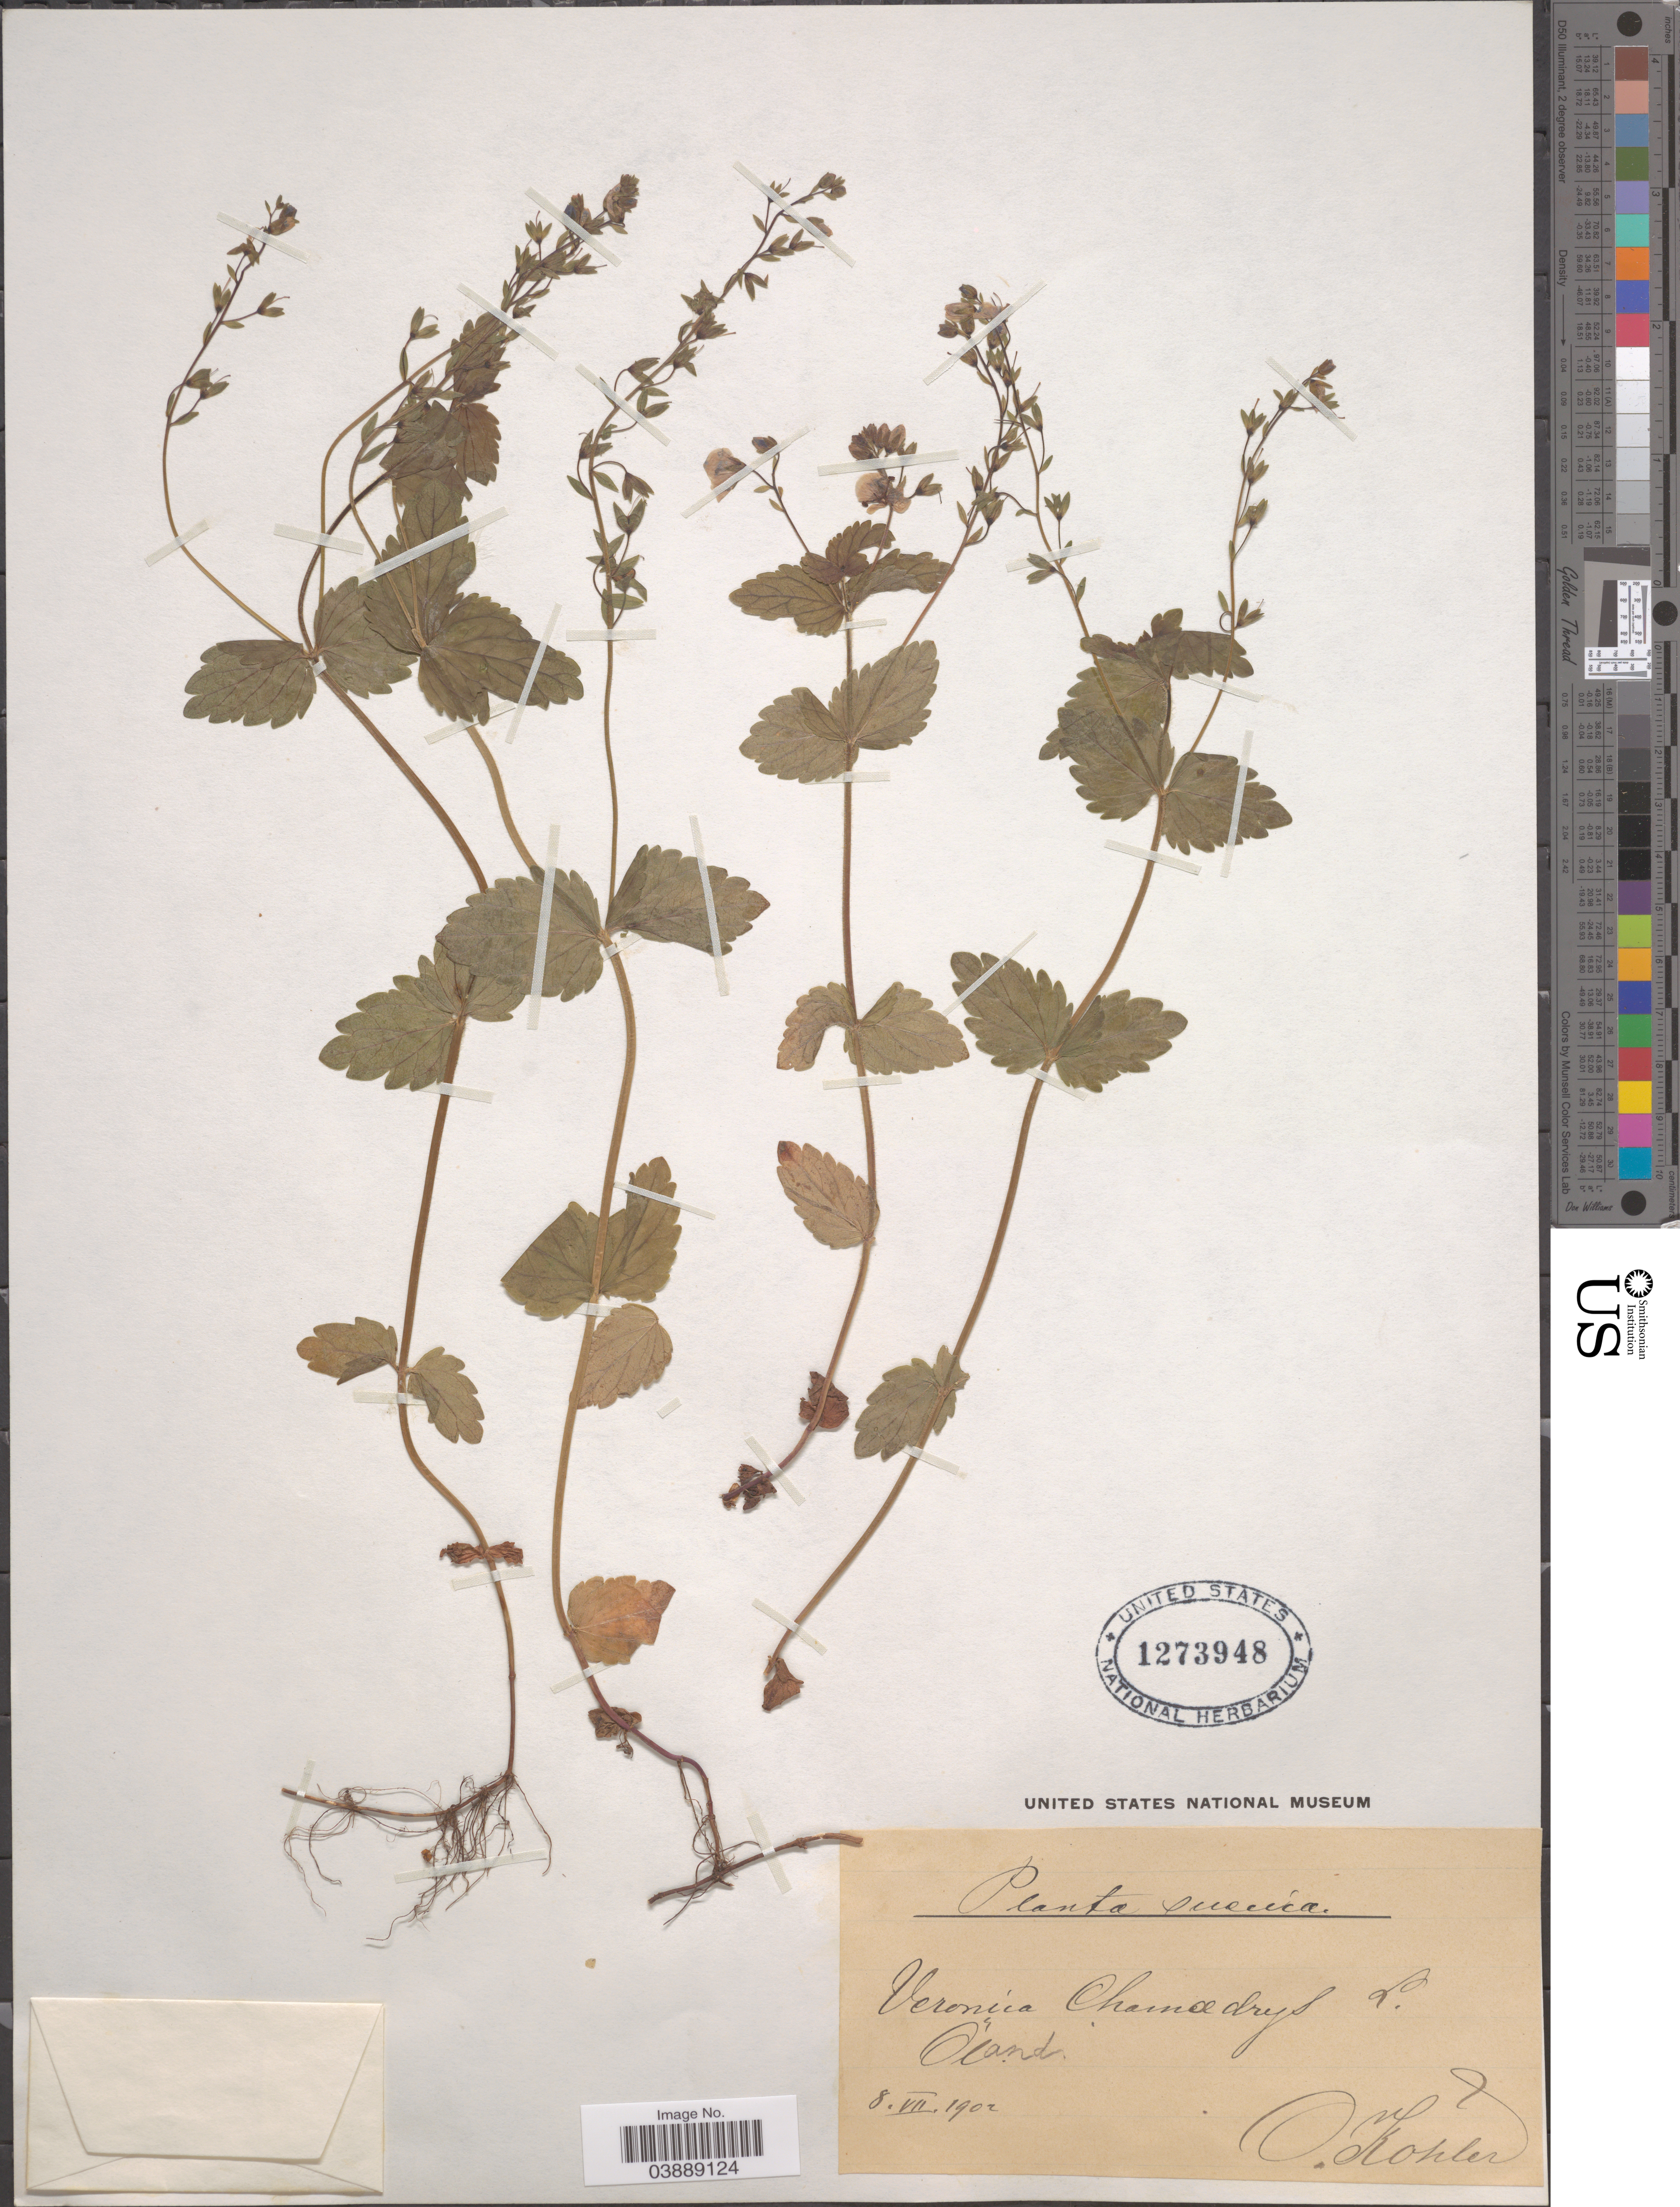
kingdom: Plantae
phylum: Tracheophyta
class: Magnoliopsida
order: Lamiales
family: Plantaginaceae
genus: Veronica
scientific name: Veronica chamaedrys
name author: L.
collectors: O. Köhler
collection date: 1902-07-08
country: Sweden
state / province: Kalmar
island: Oland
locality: Oland.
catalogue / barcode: US 1273948